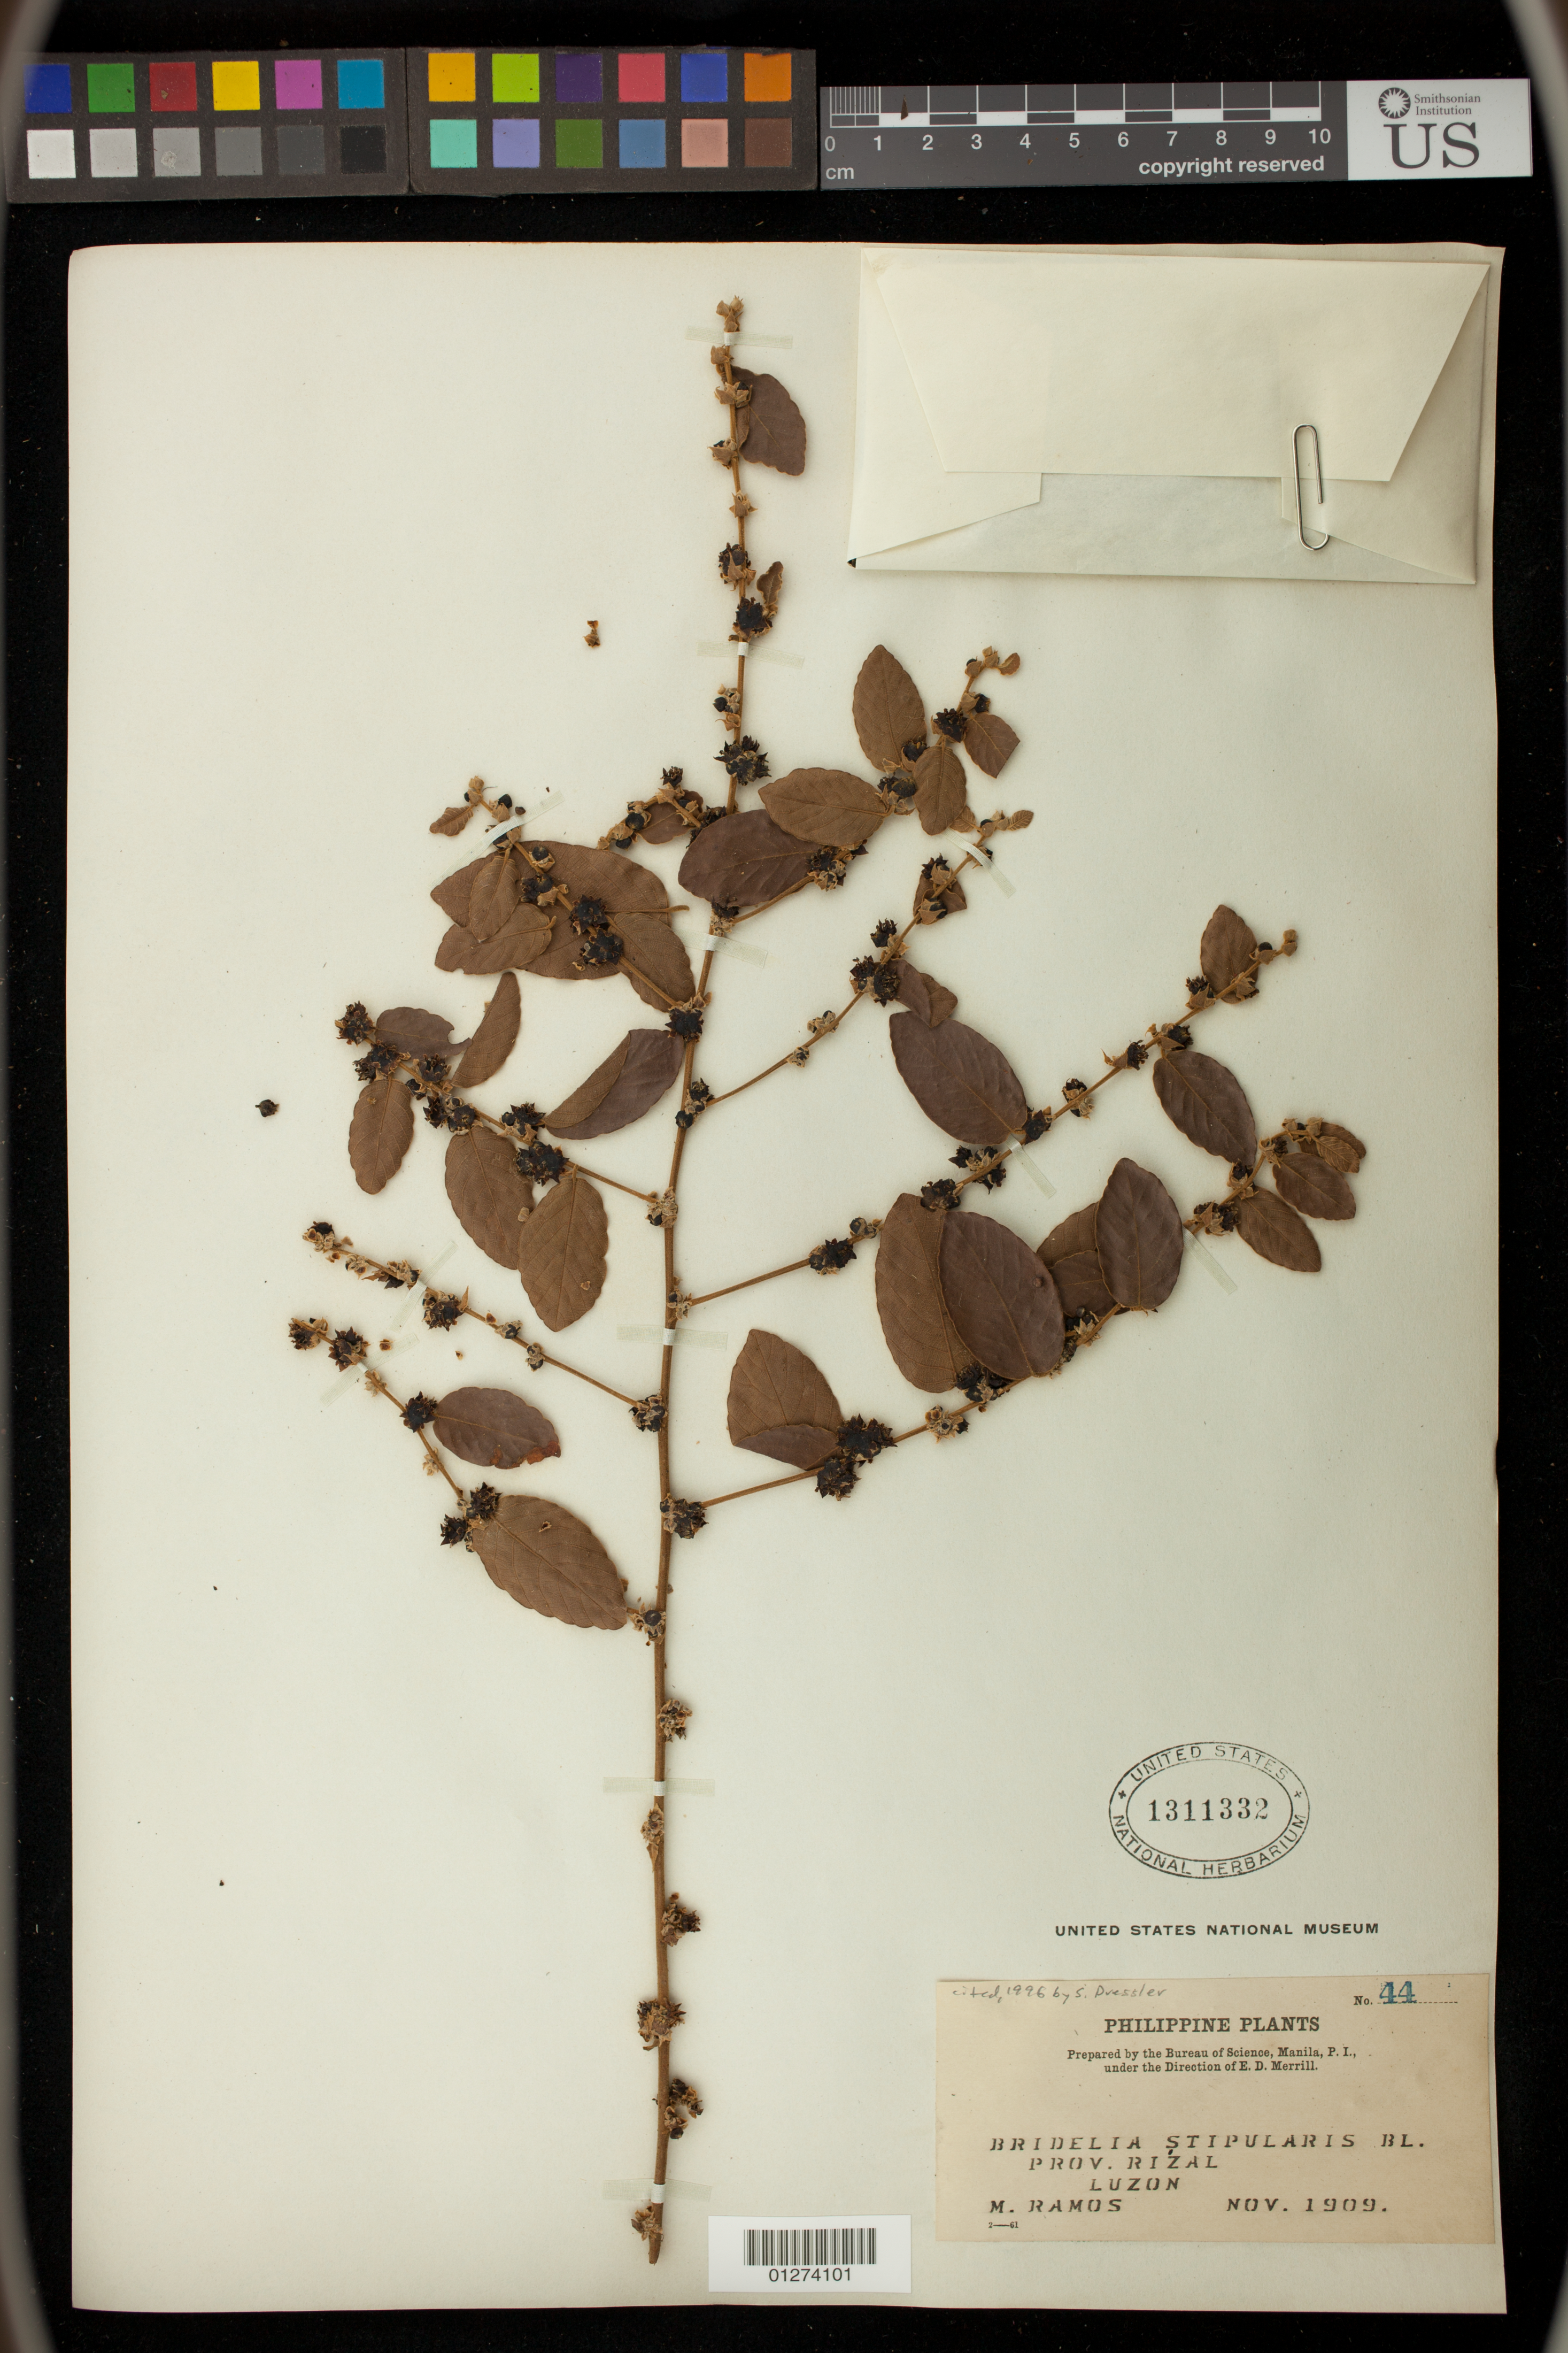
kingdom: Plantae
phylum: Tracheophyta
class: Magnoliopsida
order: Malpighiales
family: Phyllanthaceae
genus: Bridelia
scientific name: Bridelia stipularis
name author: (L.) Blume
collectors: M. Ramos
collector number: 44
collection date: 1909-11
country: Philippines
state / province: Calabarzon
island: Luzon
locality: Prov. Rizal, Luzon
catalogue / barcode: US 1311332